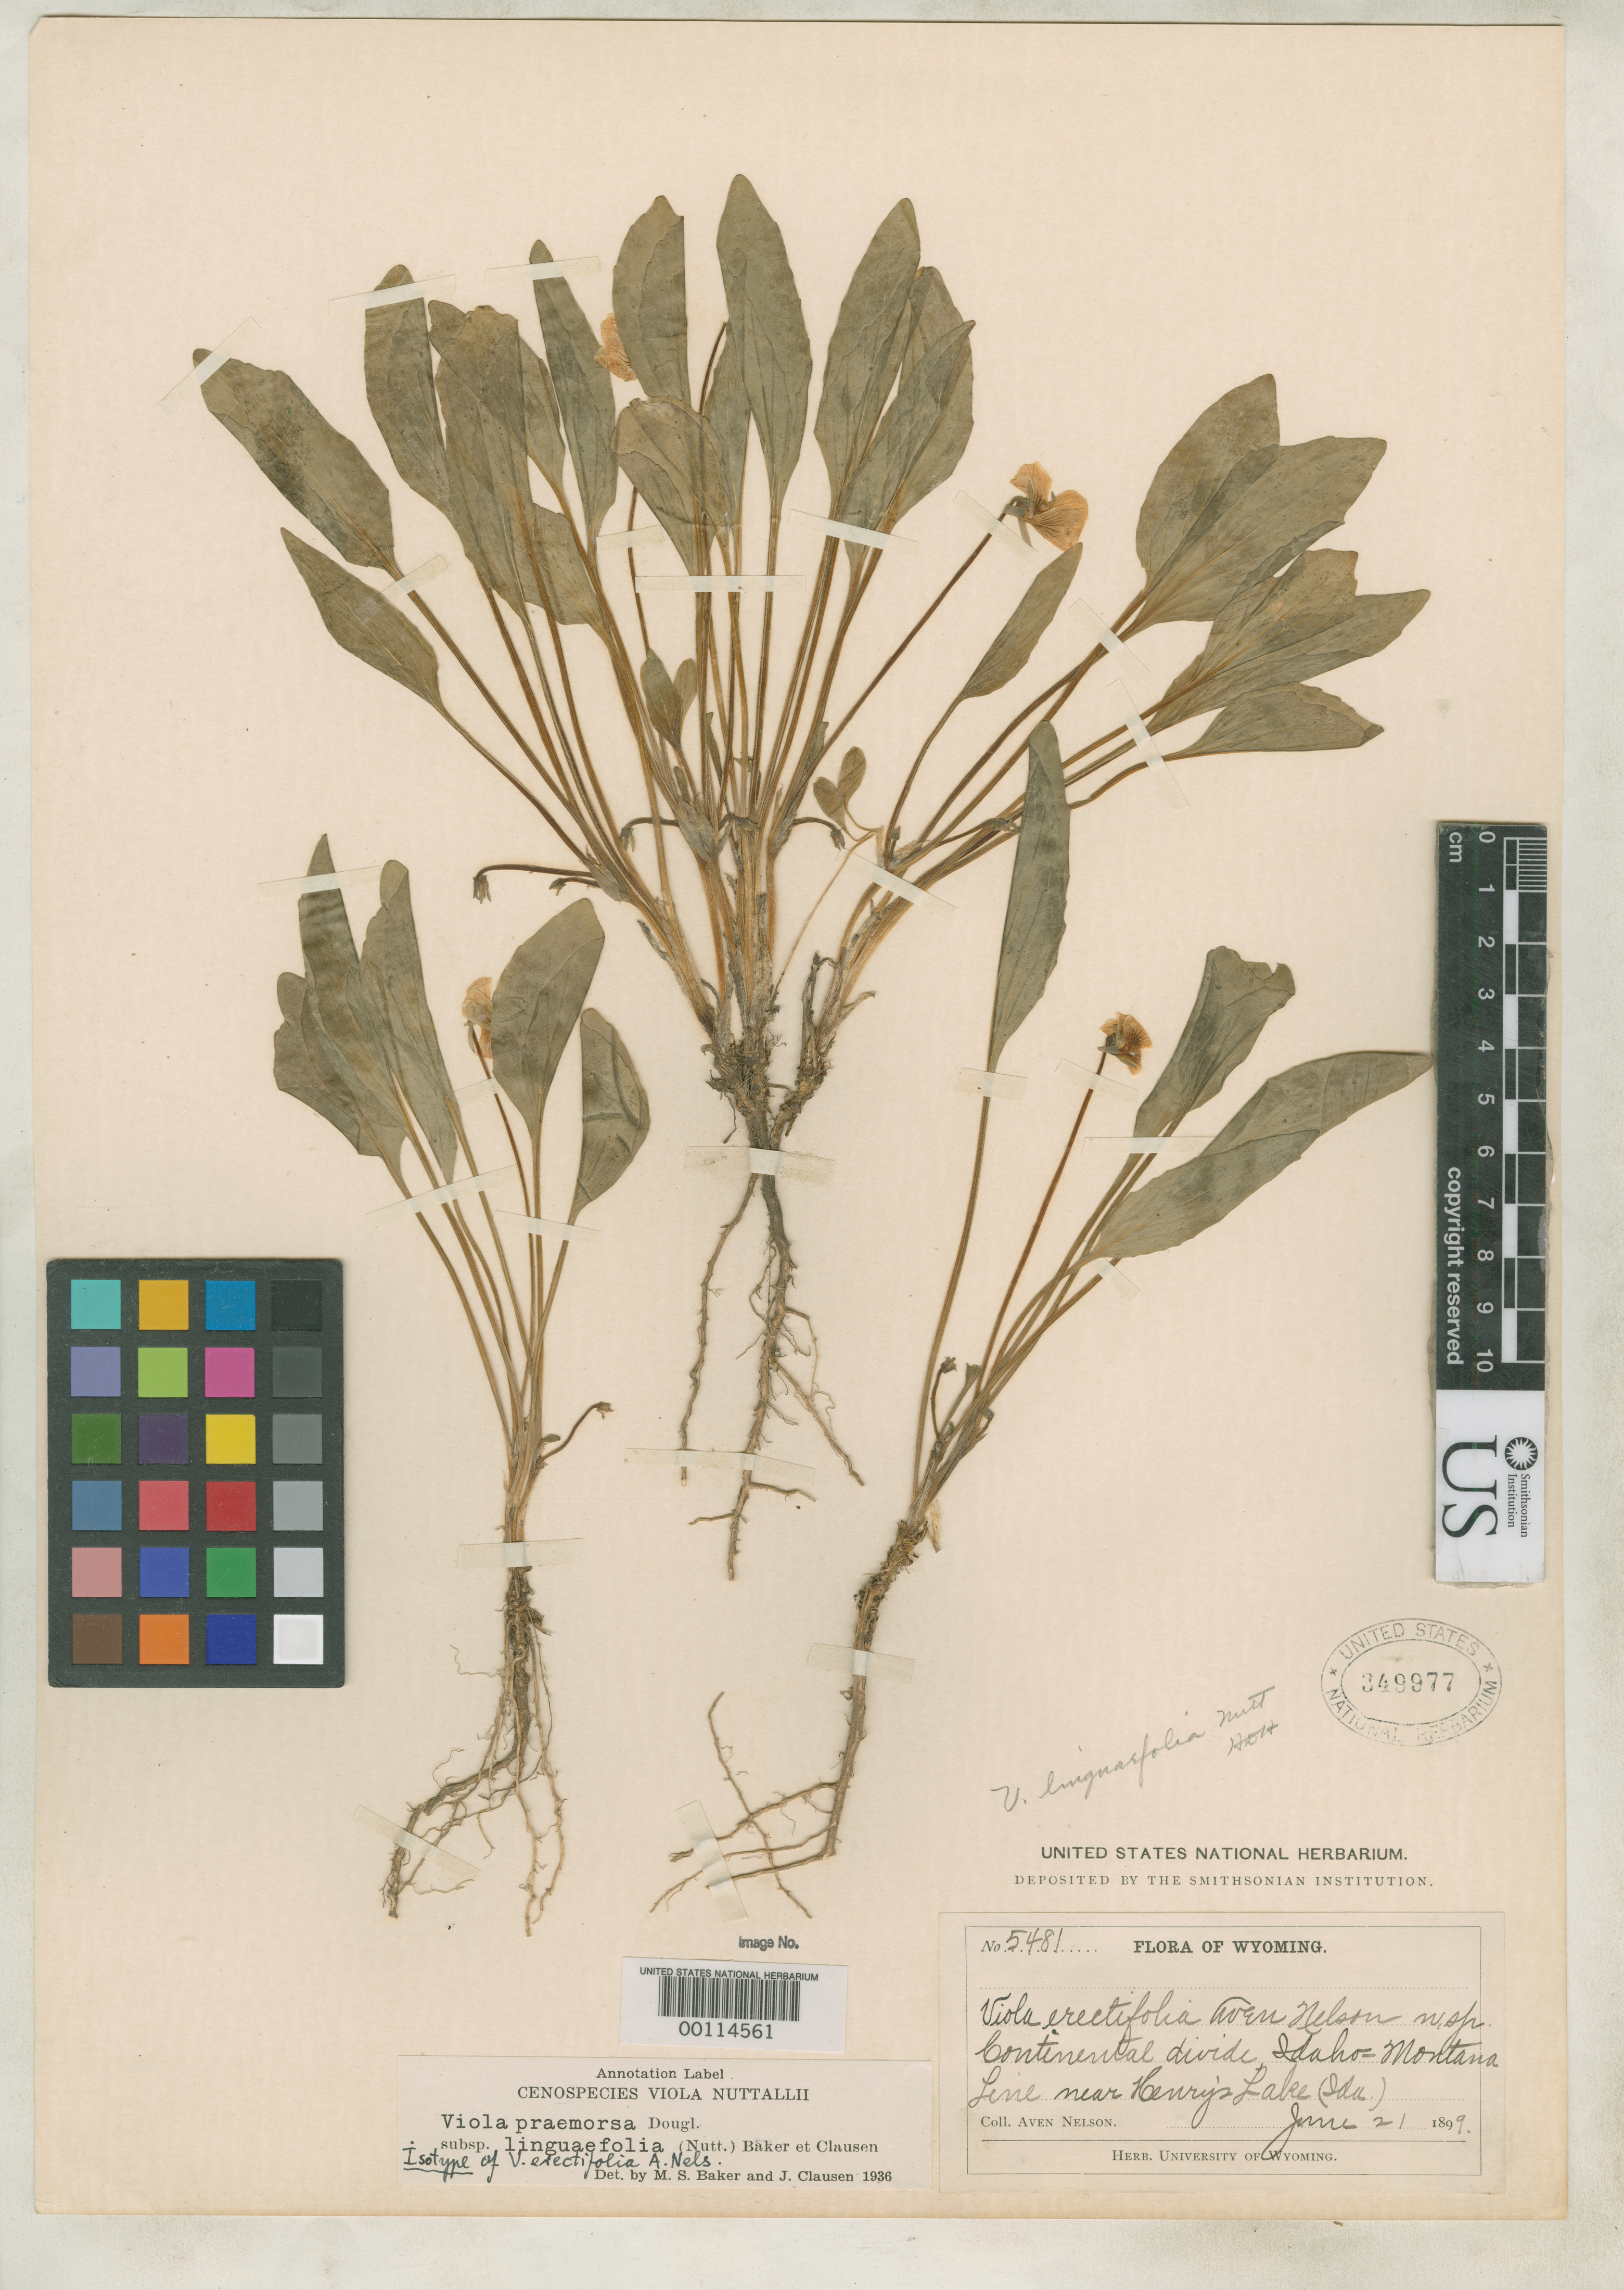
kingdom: Plantae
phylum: Tracheophyta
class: Magnoliopsida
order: Malpighiales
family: Violaceae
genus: Viola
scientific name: Viola erectifolia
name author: A. Nelson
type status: Isotype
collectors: A. Nelson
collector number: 5481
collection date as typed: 21 Jun 1899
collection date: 1899-06-21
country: United States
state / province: Idaho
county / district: Fremont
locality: Continental divide, Idaho - Montana line near Henry's Lake.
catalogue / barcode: US 349977